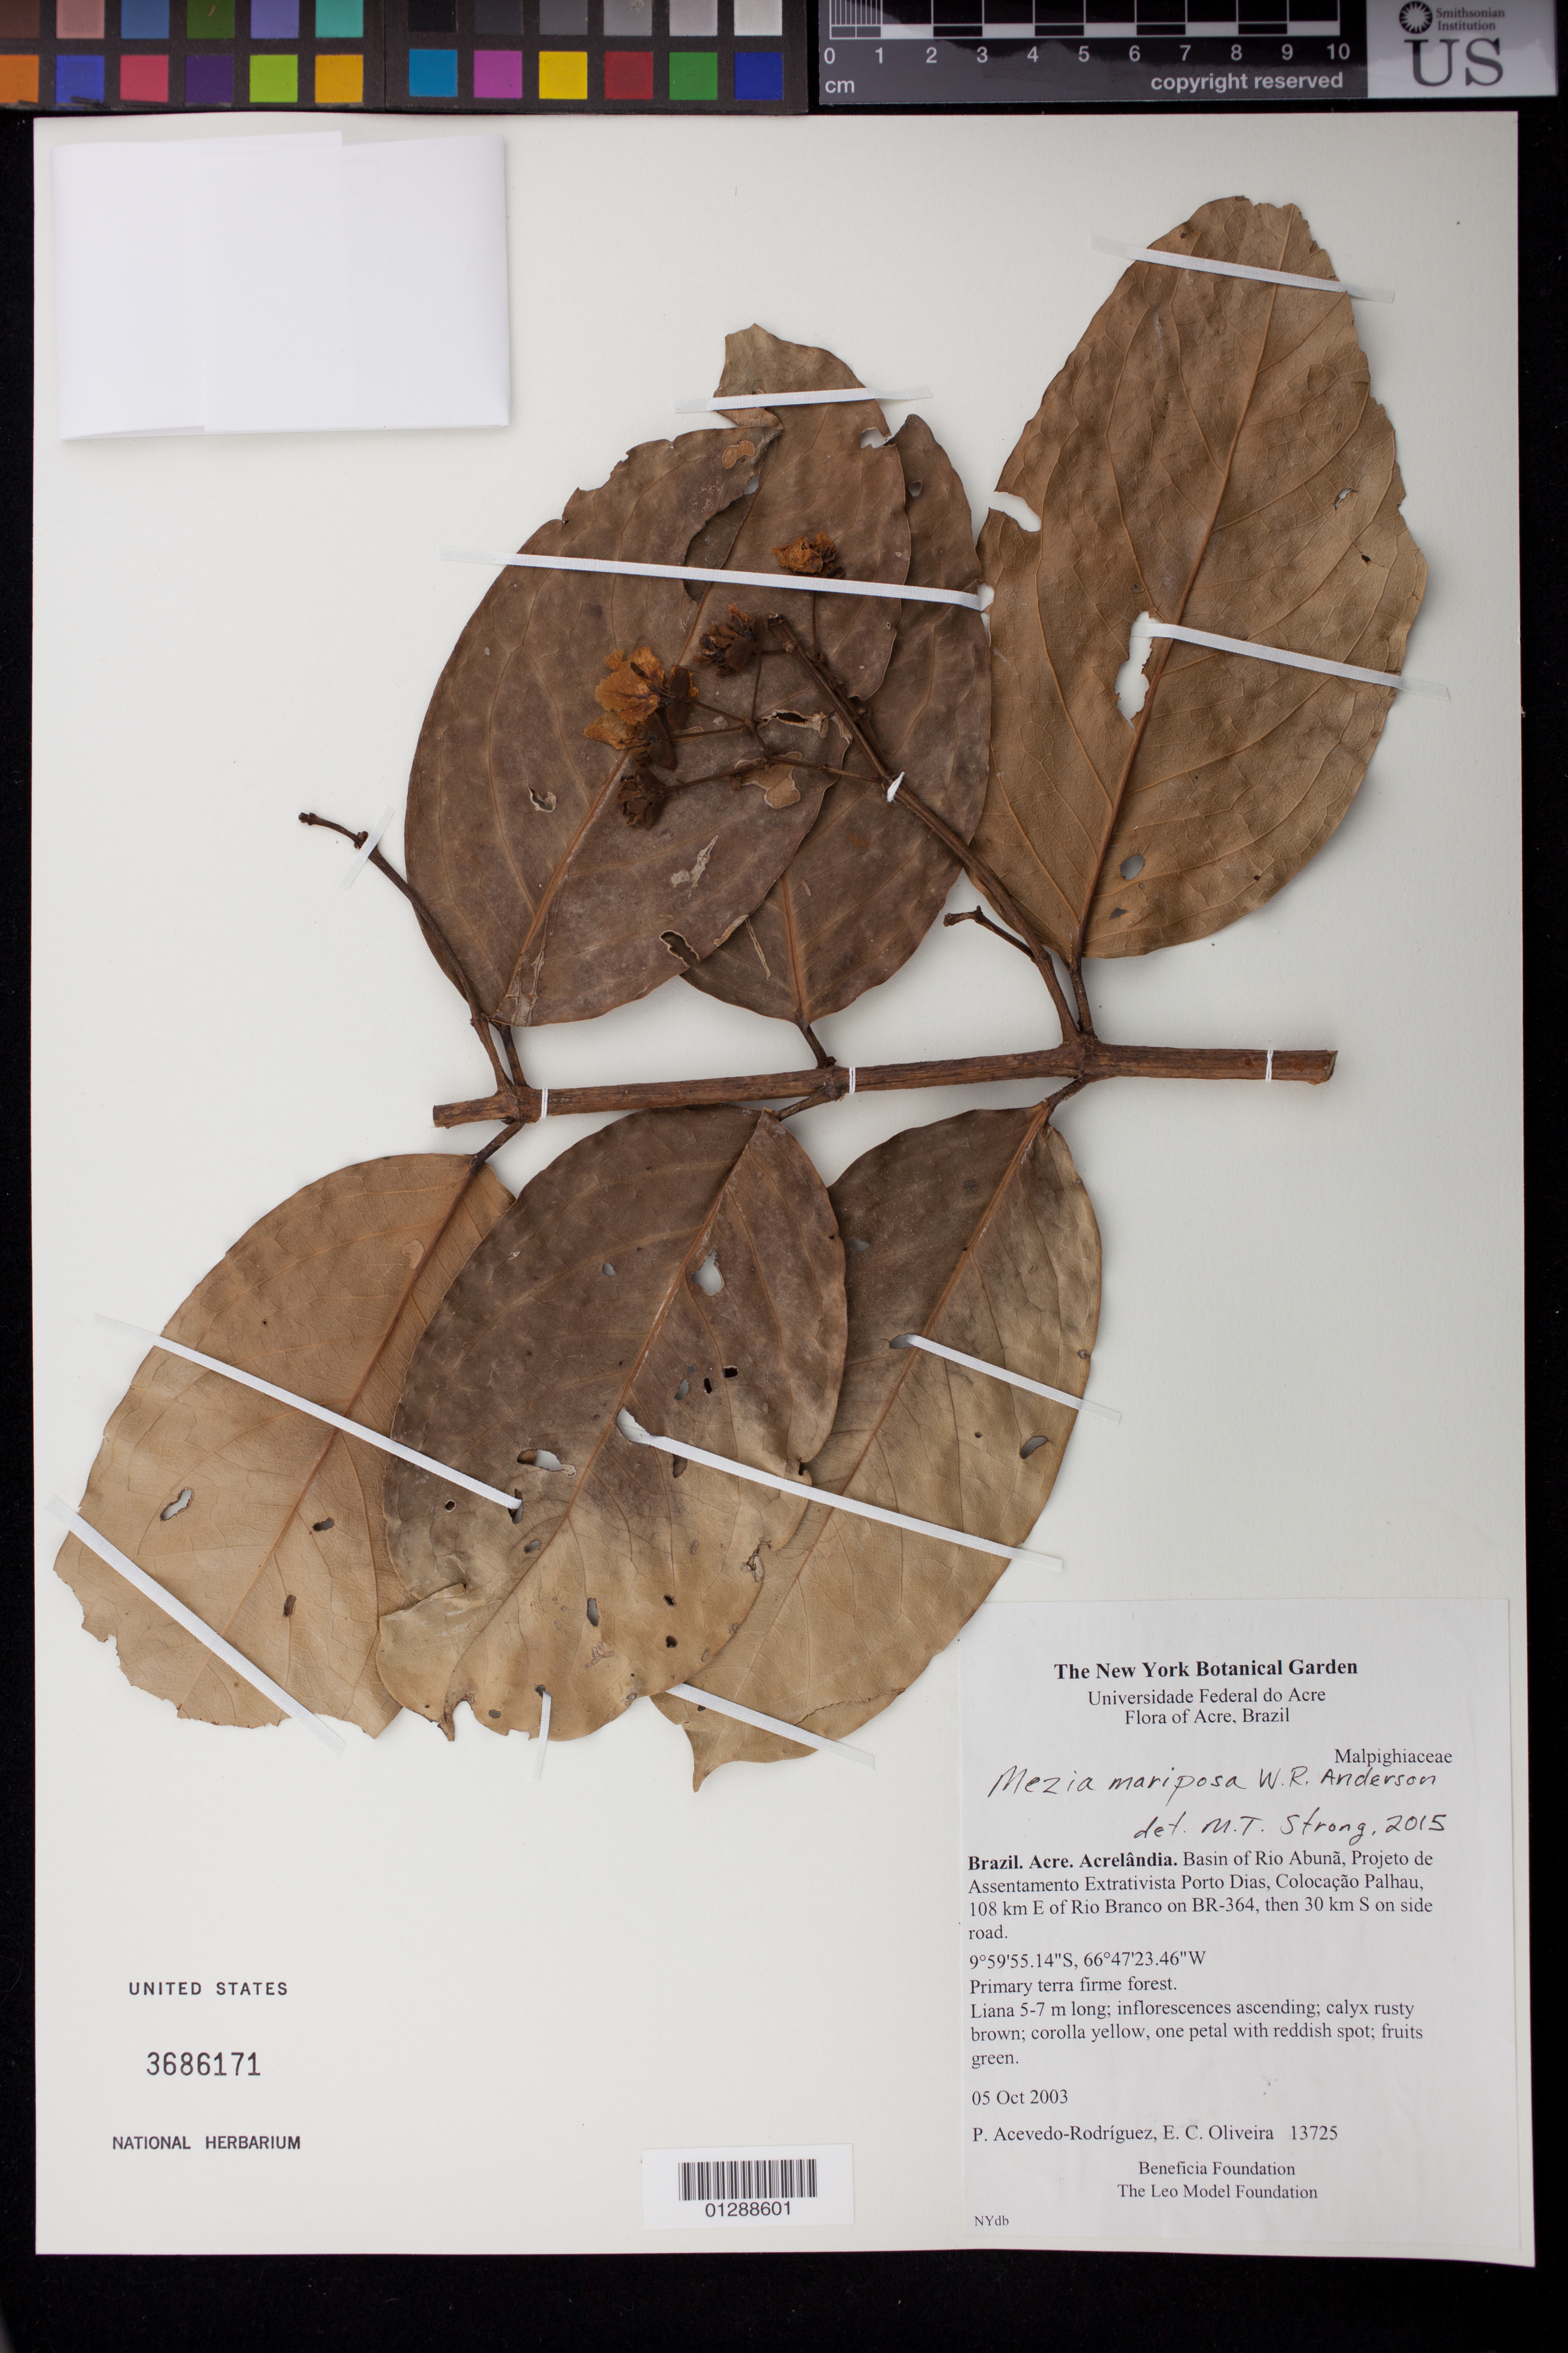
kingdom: Plantae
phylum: Tracheophyta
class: Magnoliopsida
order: Malpighiales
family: Malpighiaceae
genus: Mezia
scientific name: Mezia mariposa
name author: W.R. Anderson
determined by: Strong, M. T., (US), Smithsonian Institution - National Museum of Natural History (UNITED STATES)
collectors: P. Acevedo-Rodr. & E. Oliveira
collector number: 13725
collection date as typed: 05 Oct 2003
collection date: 2003-10-05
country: Brazil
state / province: Acre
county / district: Acrelândia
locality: Basin of Rio Abuna, Projeto de Assentamento Extrativista Porto Dias, Colocaçao Palhau, 108 km E of Rio Branco on BR-364, then 30 km S on side road.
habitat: Primary terra firme forest.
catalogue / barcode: US 3686171